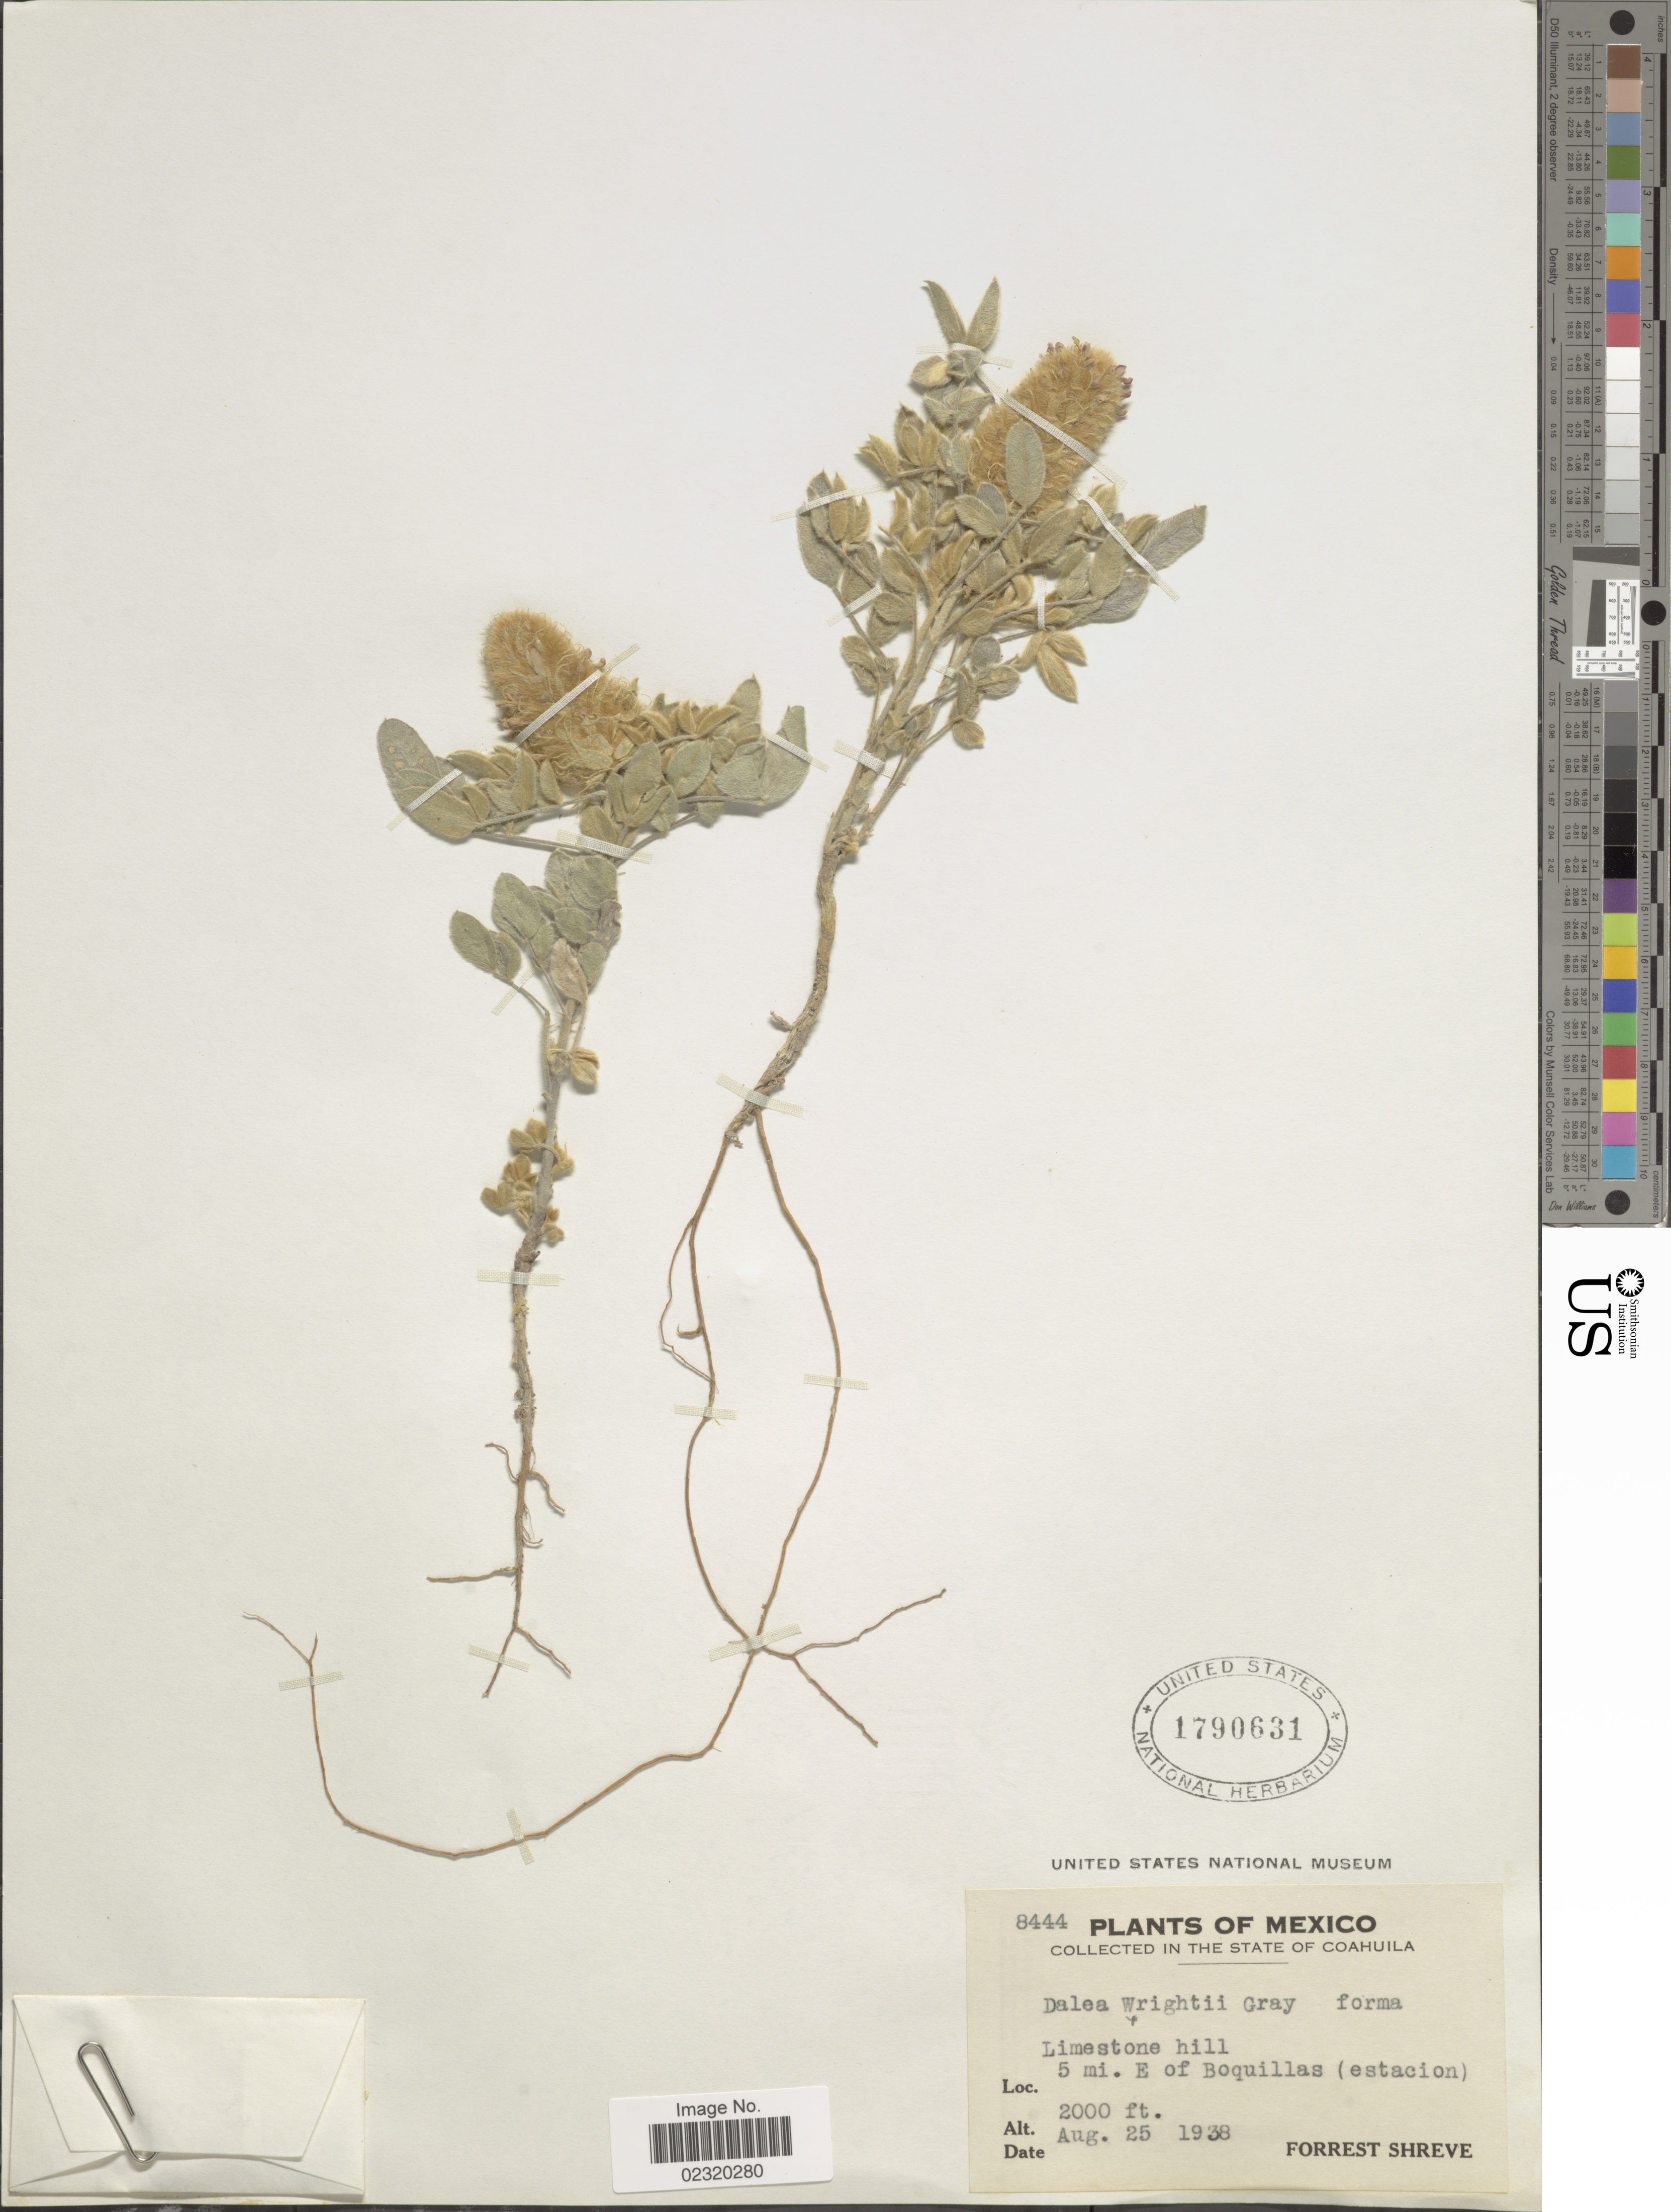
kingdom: Plantae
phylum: Tracheophyta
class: Magnoliopsida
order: Fabales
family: Fabaceae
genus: Dalea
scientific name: Dalea wrightii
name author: A. Gray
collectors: F. Shreve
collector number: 8444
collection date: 1938-08-25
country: Mexico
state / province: Coahuila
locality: Limestone hill, 5 mi. E of Boquillas (estacion)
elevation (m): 610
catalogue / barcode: US 1790631